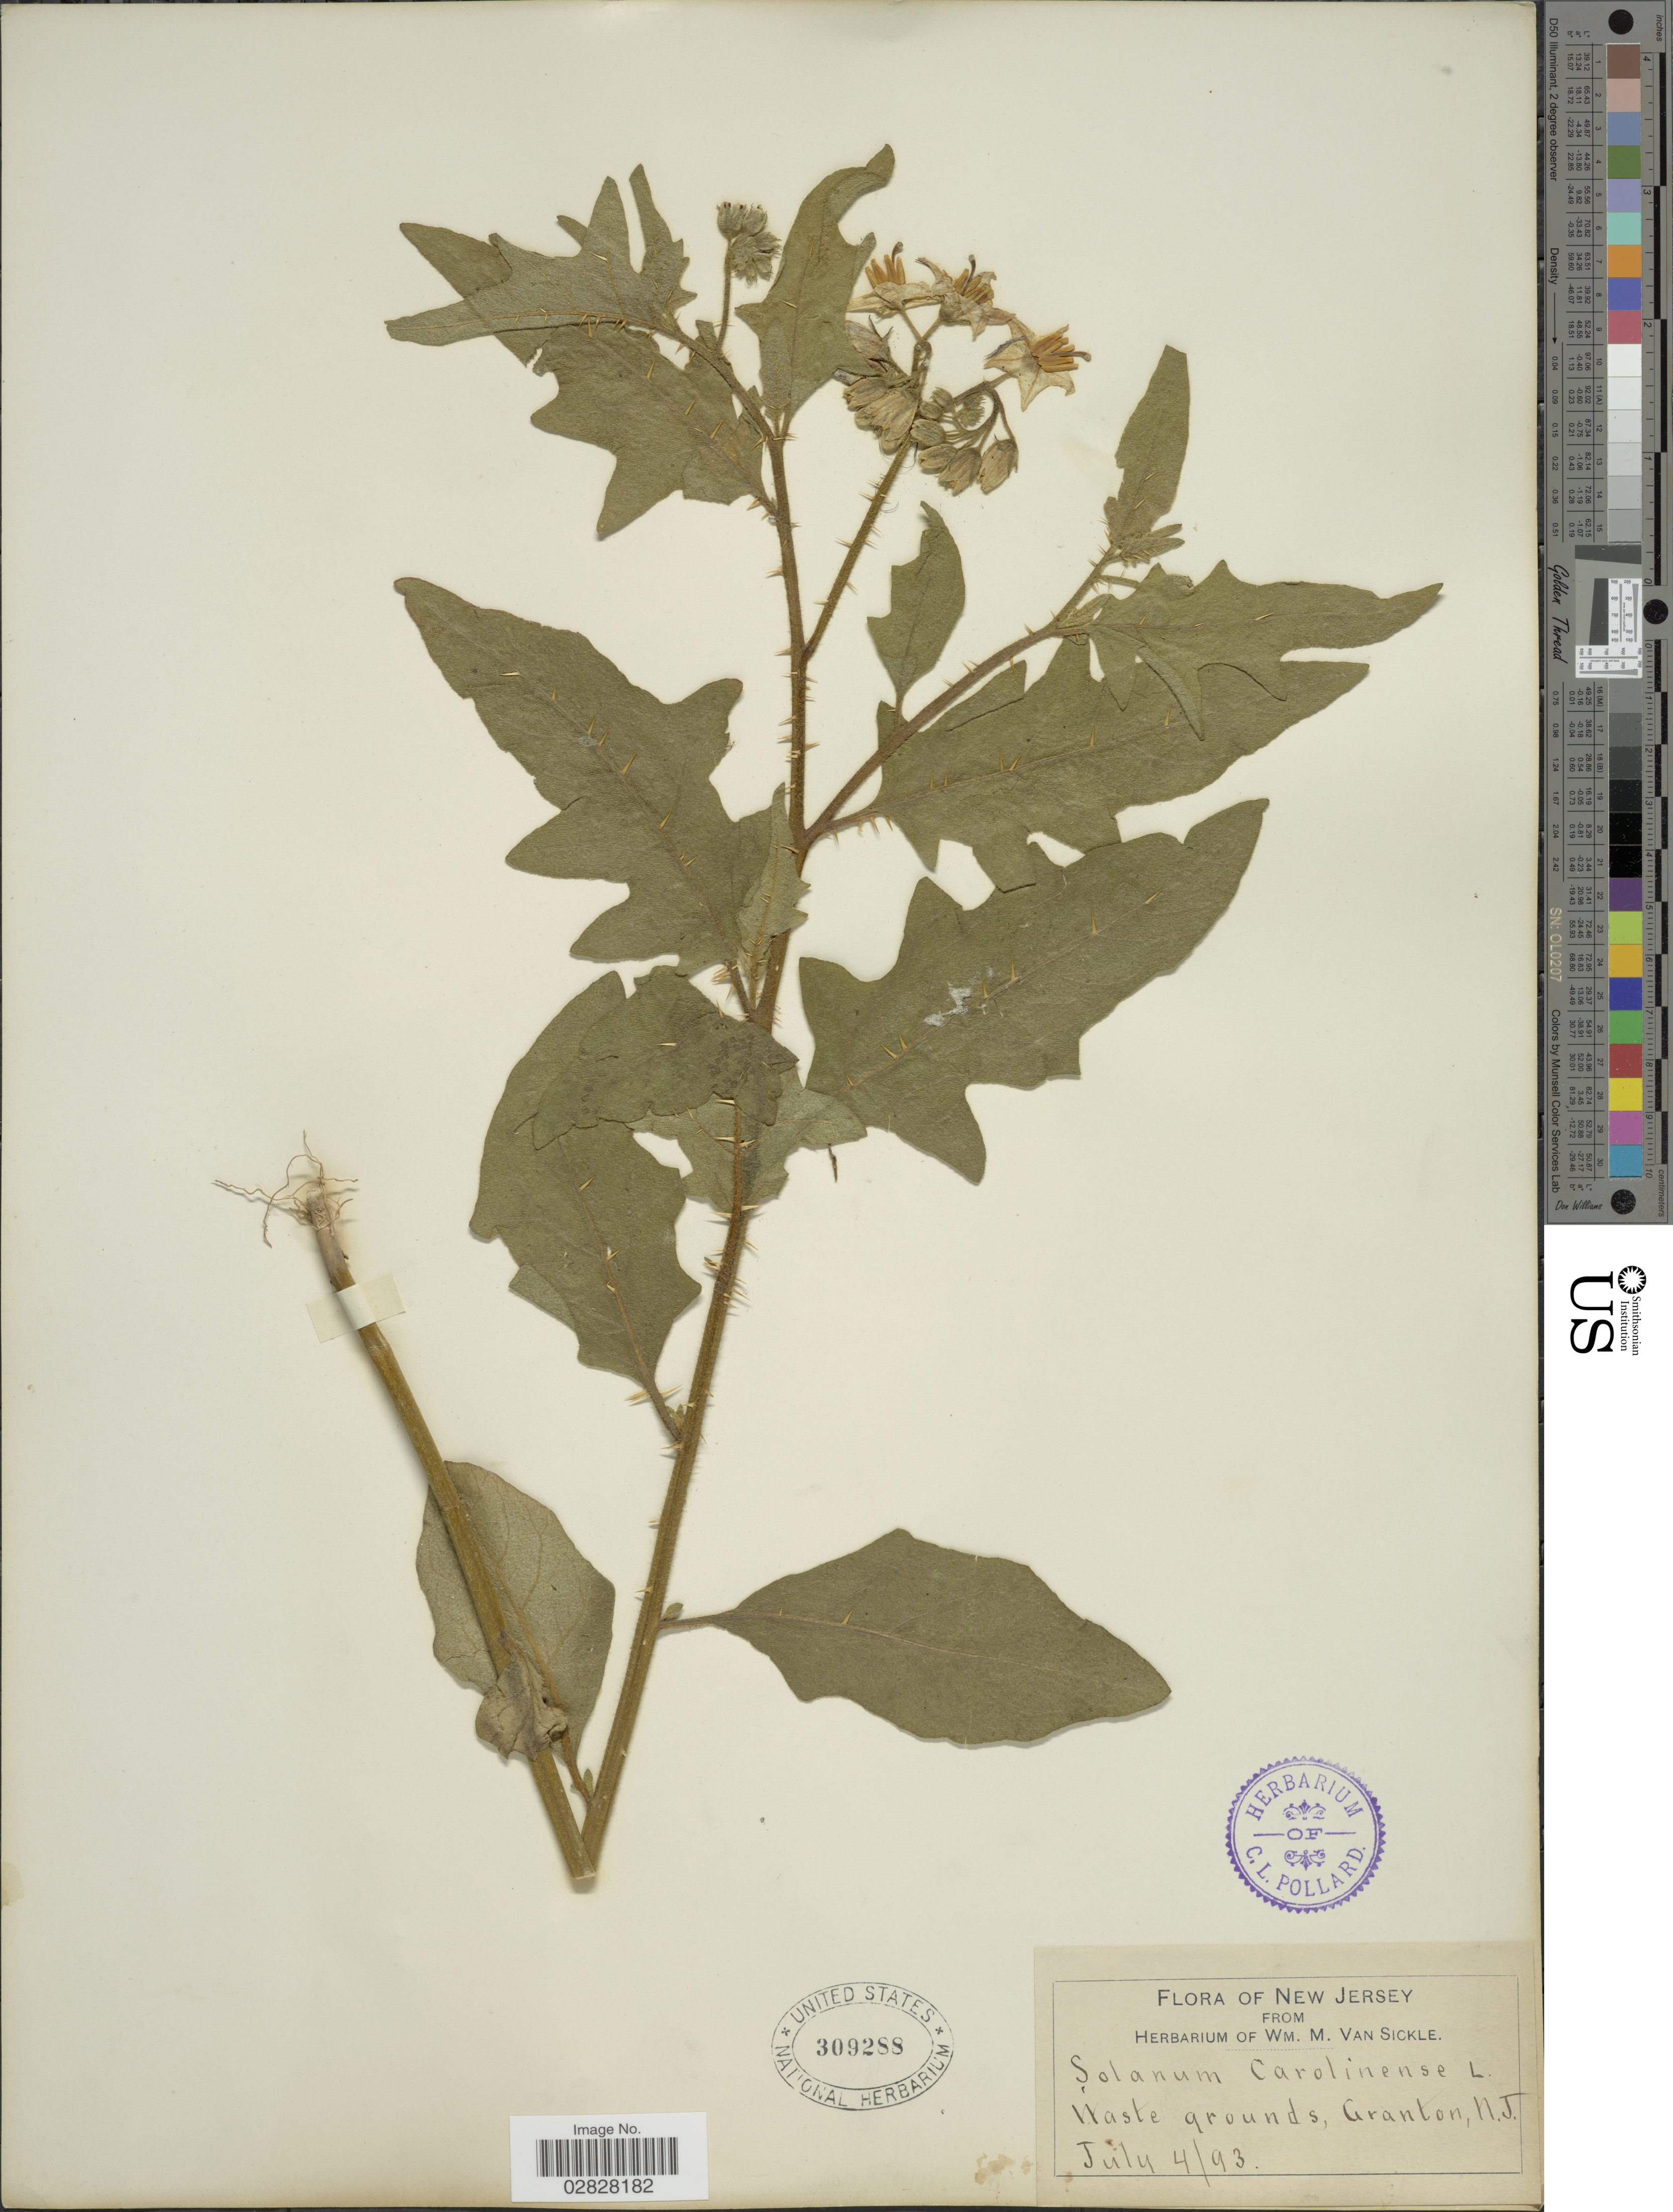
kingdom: Plantae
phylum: Tracheophyta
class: Magnoliopsida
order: Solanales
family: Solanaceae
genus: Solanum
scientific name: Solanum carolinense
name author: L.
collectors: ex herb. Wm. M. Van Sickle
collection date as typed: Transcribed d/m/y: 4/7/93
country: United States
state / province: New Jersey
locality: Waste grounds, Granton.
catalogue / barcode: US 309288